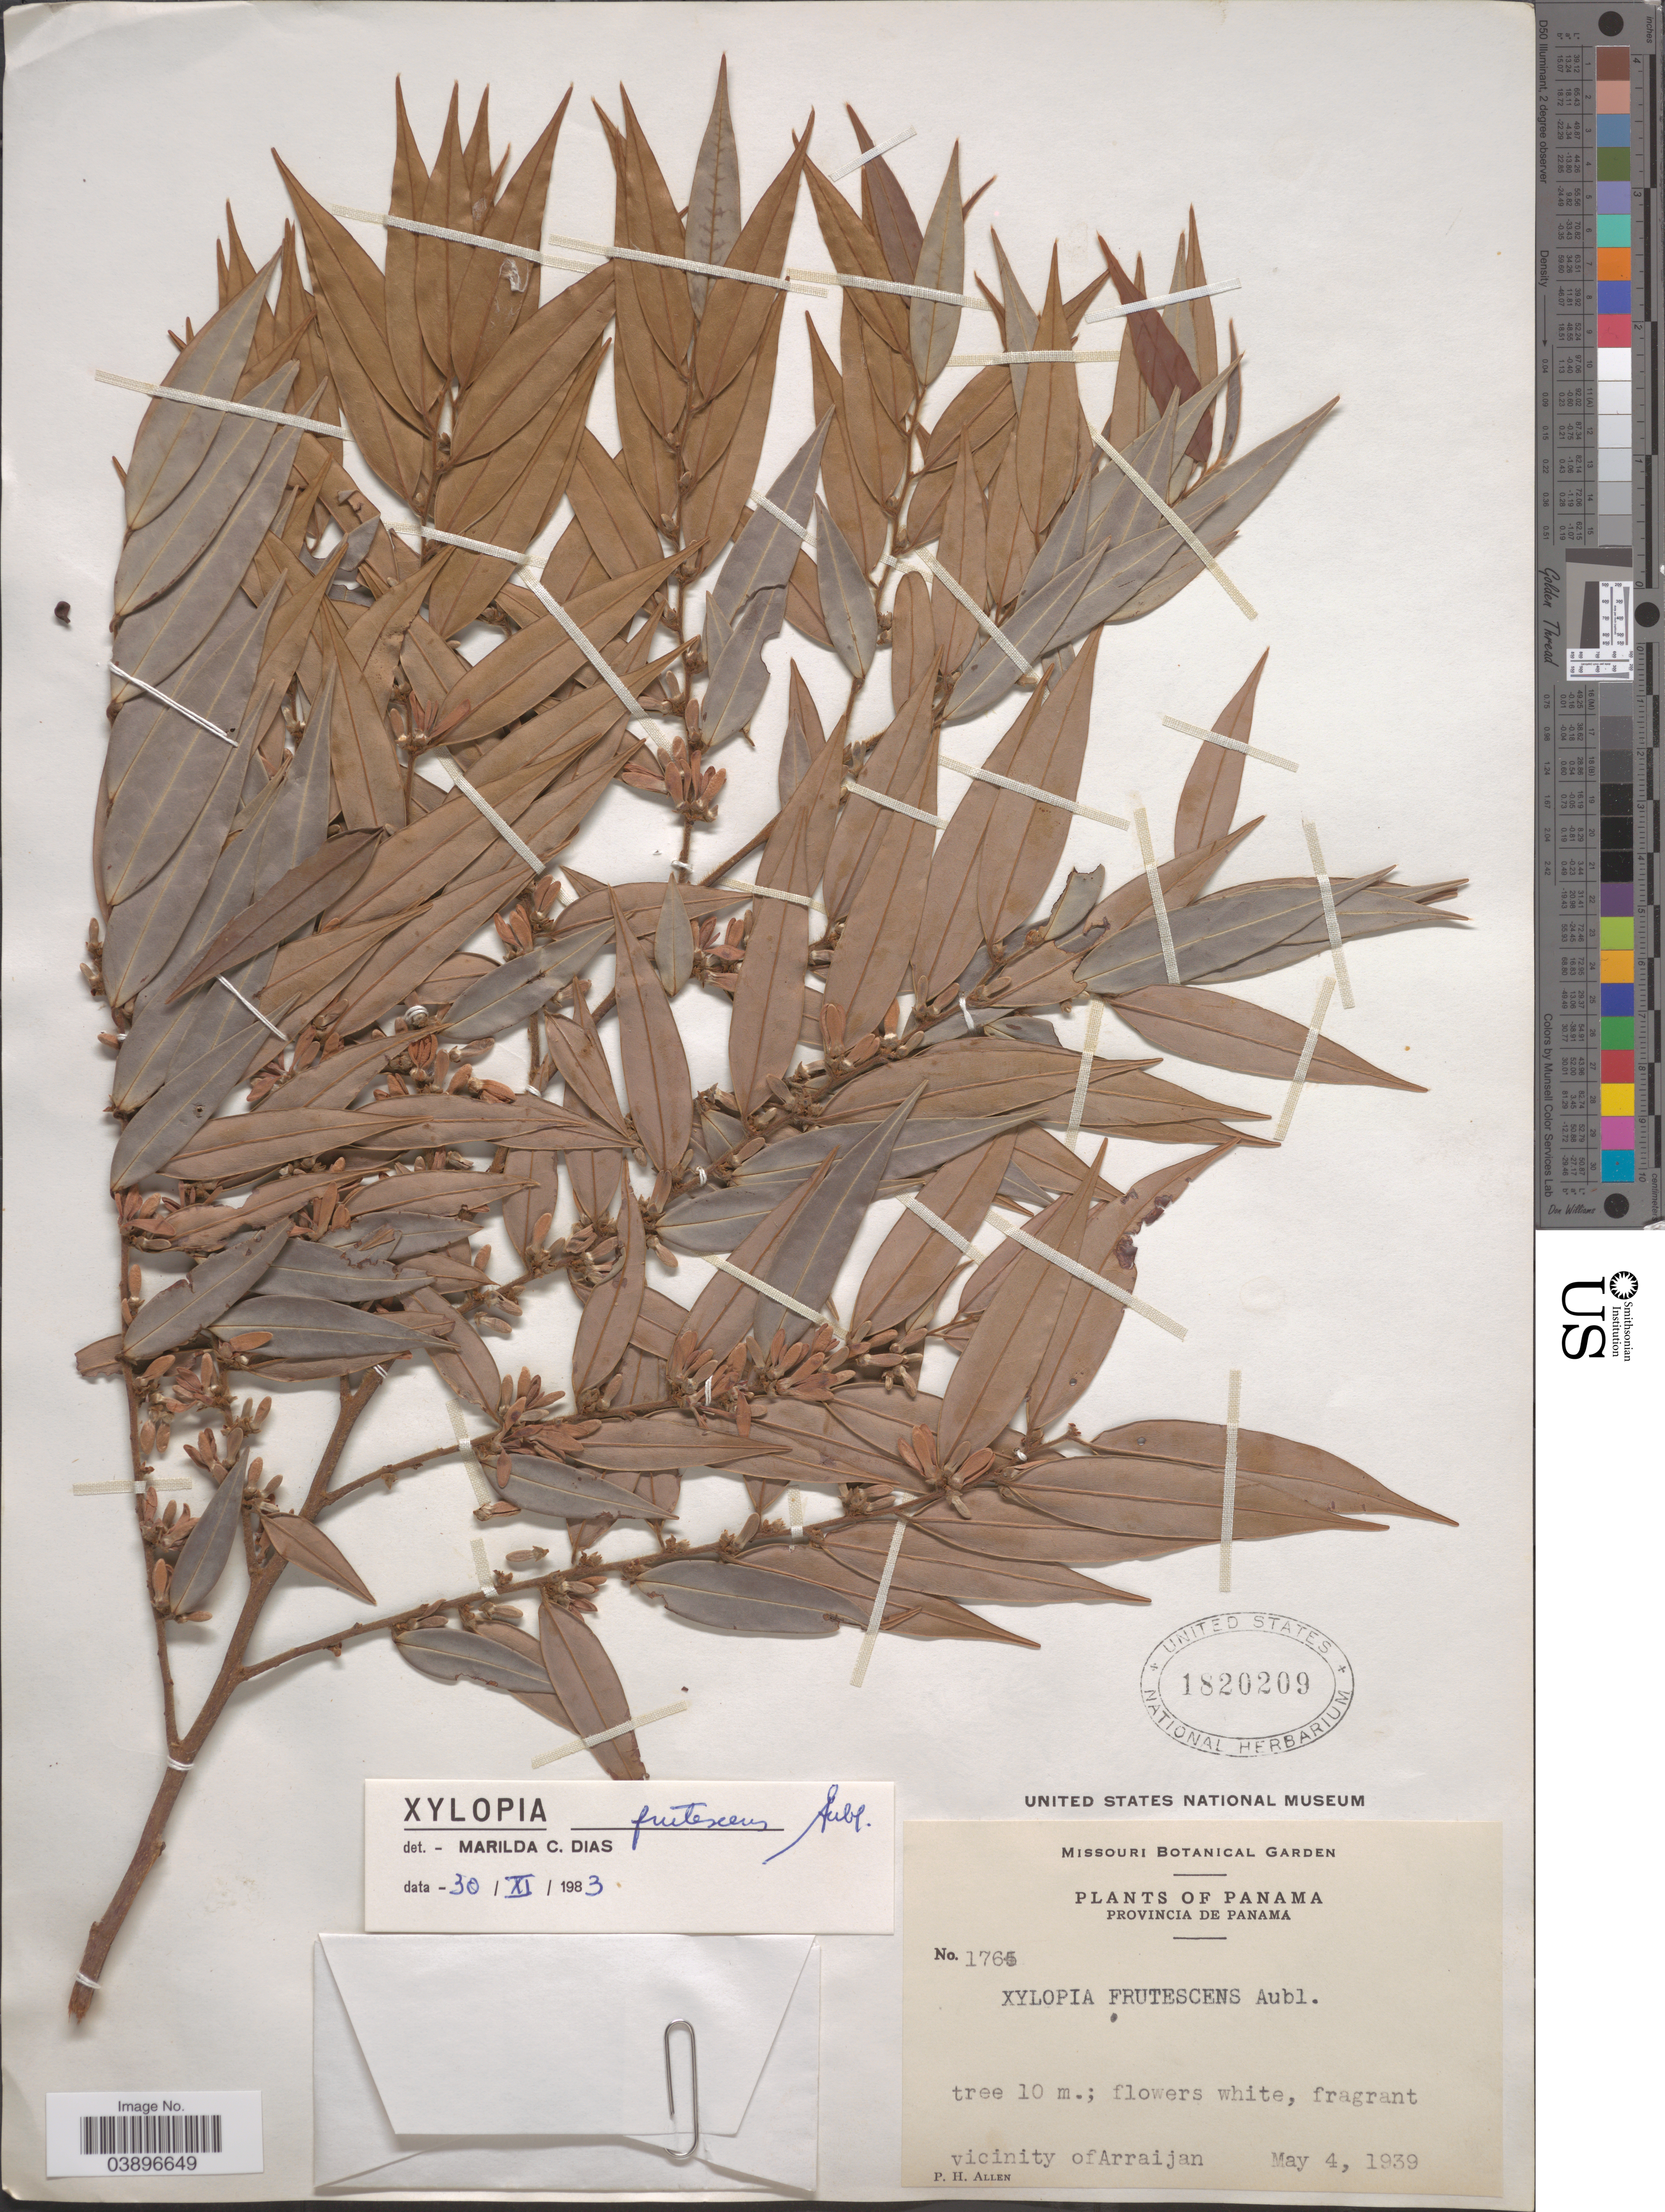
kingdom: Plantae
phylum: Tracheophyta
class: Magnoliopsida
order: Magnoliales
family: Annonaceae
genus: Xylopia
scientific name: Xylopia frutescens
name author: Aubl.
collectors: P. H. Allen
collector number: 1765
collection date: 1939-05-04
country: Panama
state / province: Panamá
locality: Vicinity of Arraijan.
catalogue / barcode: US 1820209